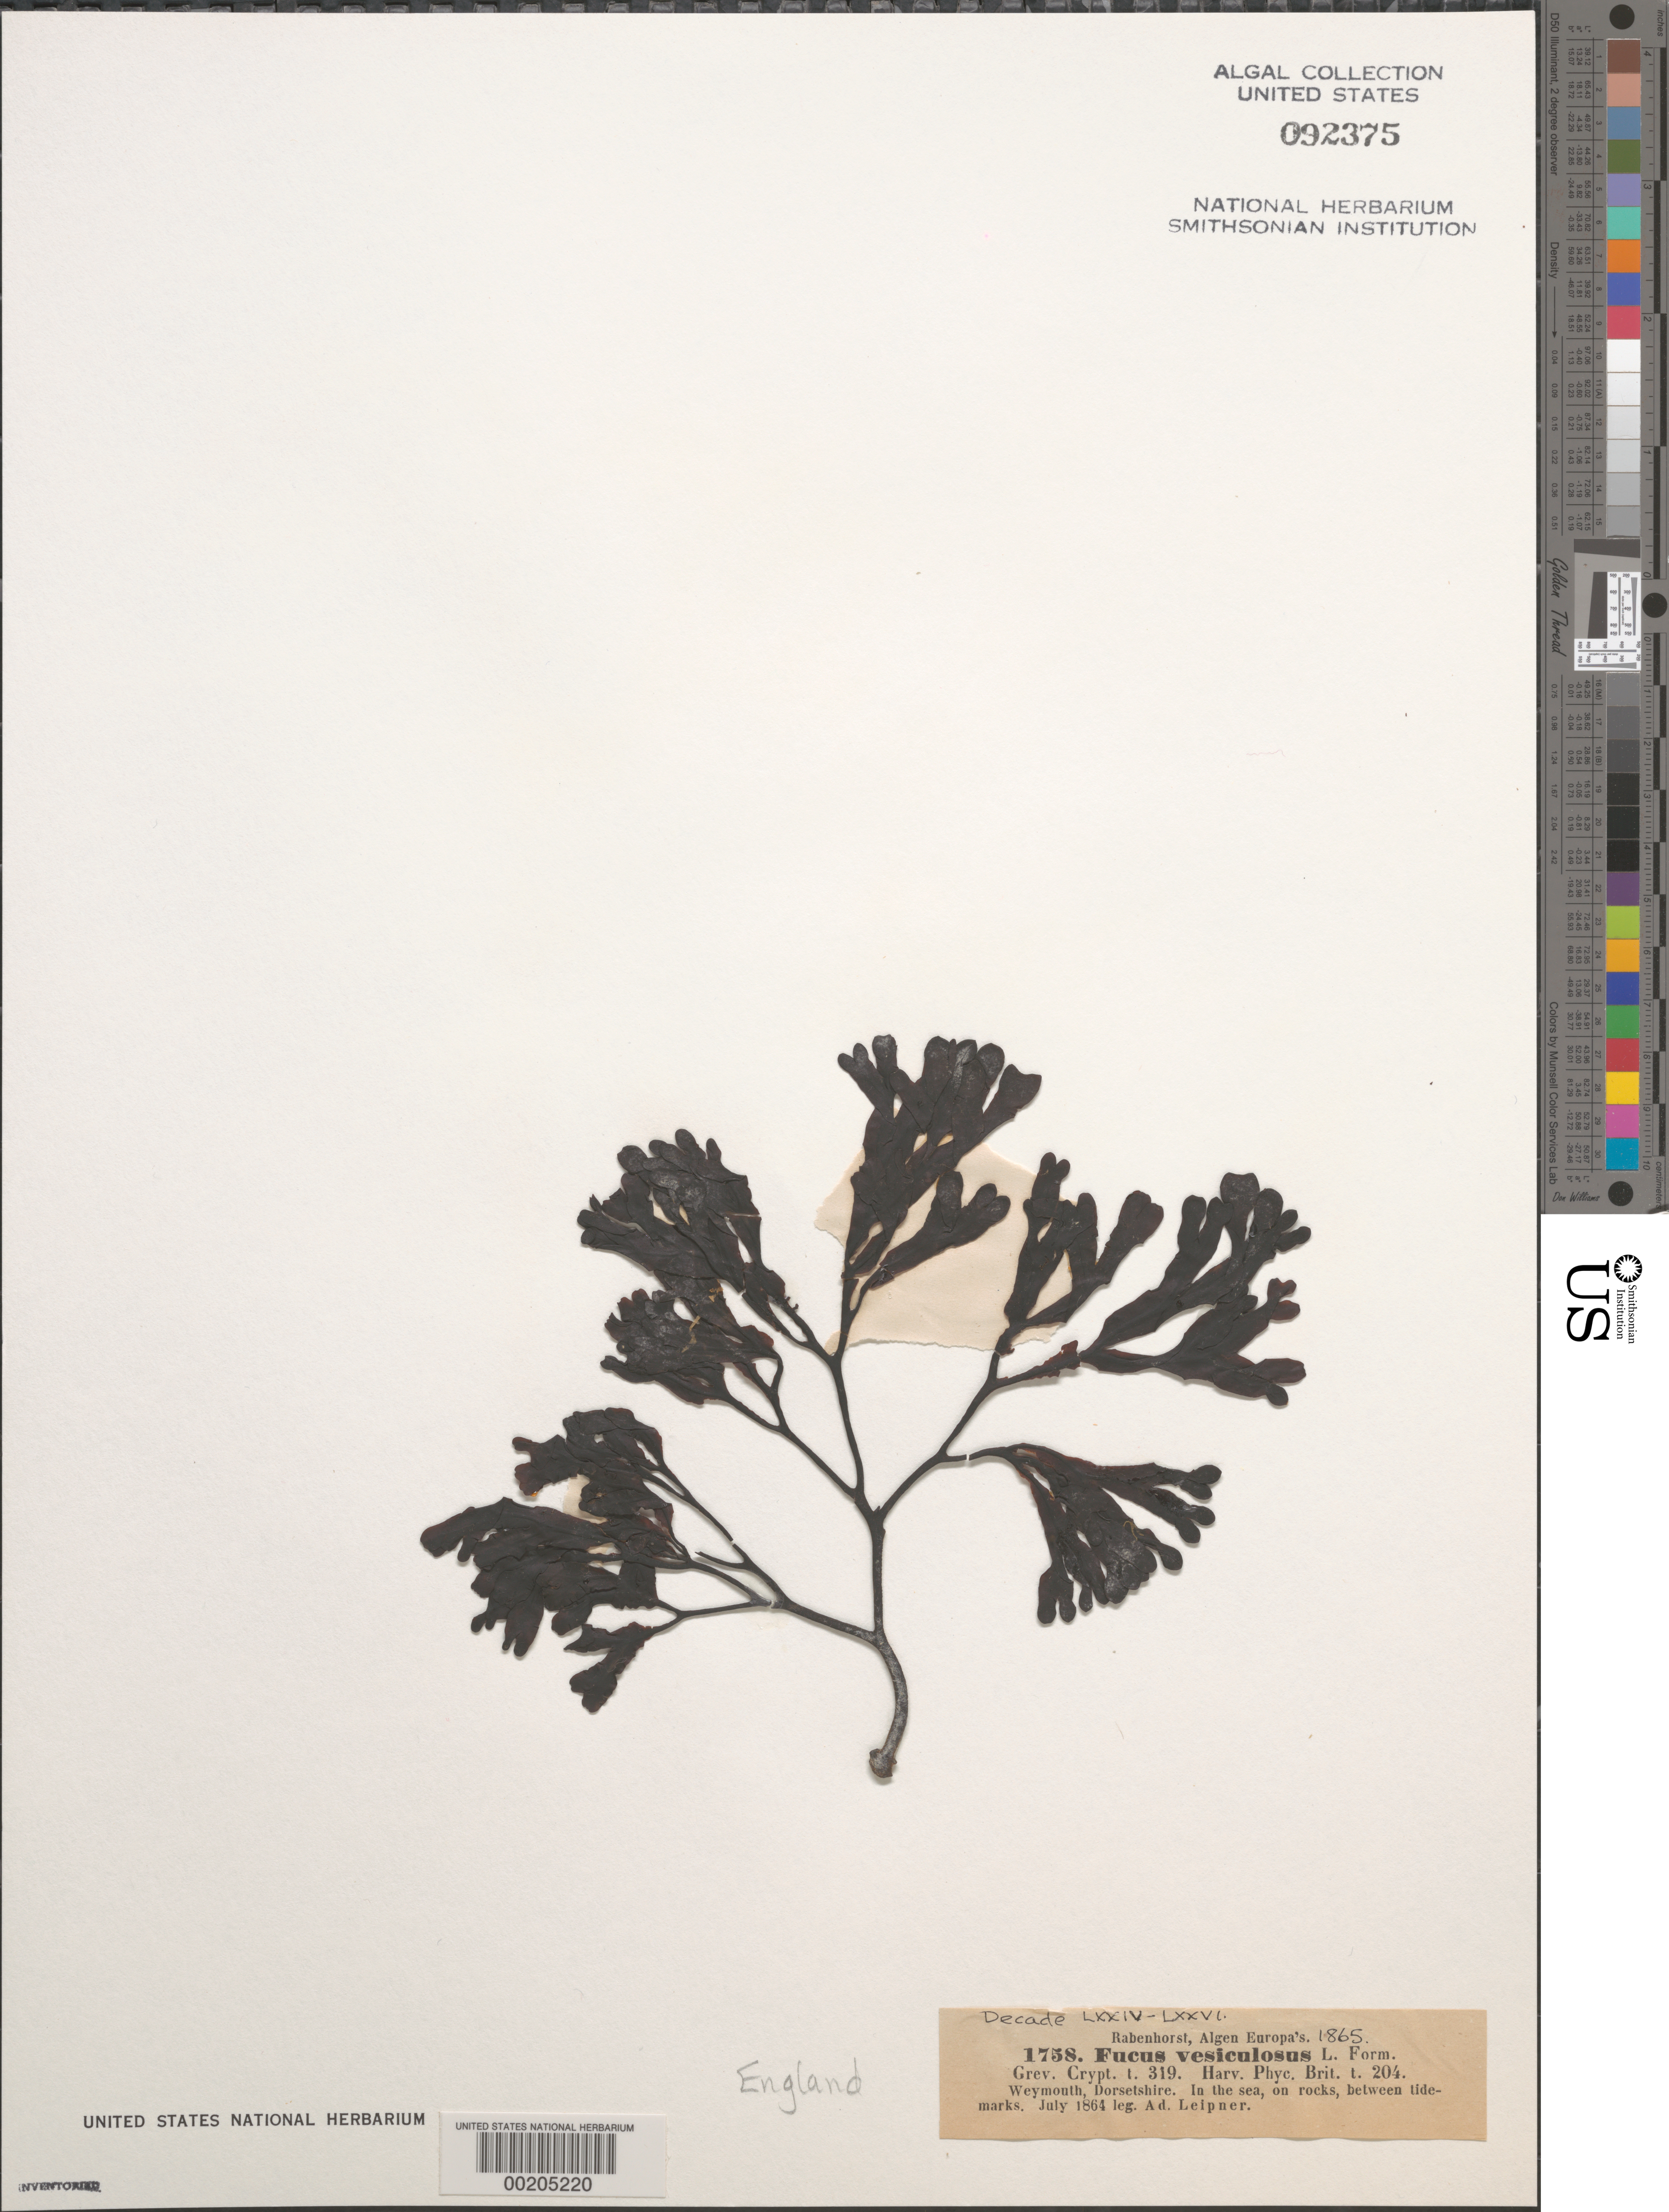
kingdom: Chromista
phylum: Ochrophyta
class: Phaeophyceae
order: Fucales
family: Fucaceae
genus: Fucus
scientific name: Fucus vesiculosus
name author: L.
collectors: A. Leipner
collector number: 1758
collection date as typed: Jul 1864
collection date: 1864-07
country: United Kingdom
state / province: England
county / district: Dorset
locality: Weymouth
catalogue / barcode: US 92375